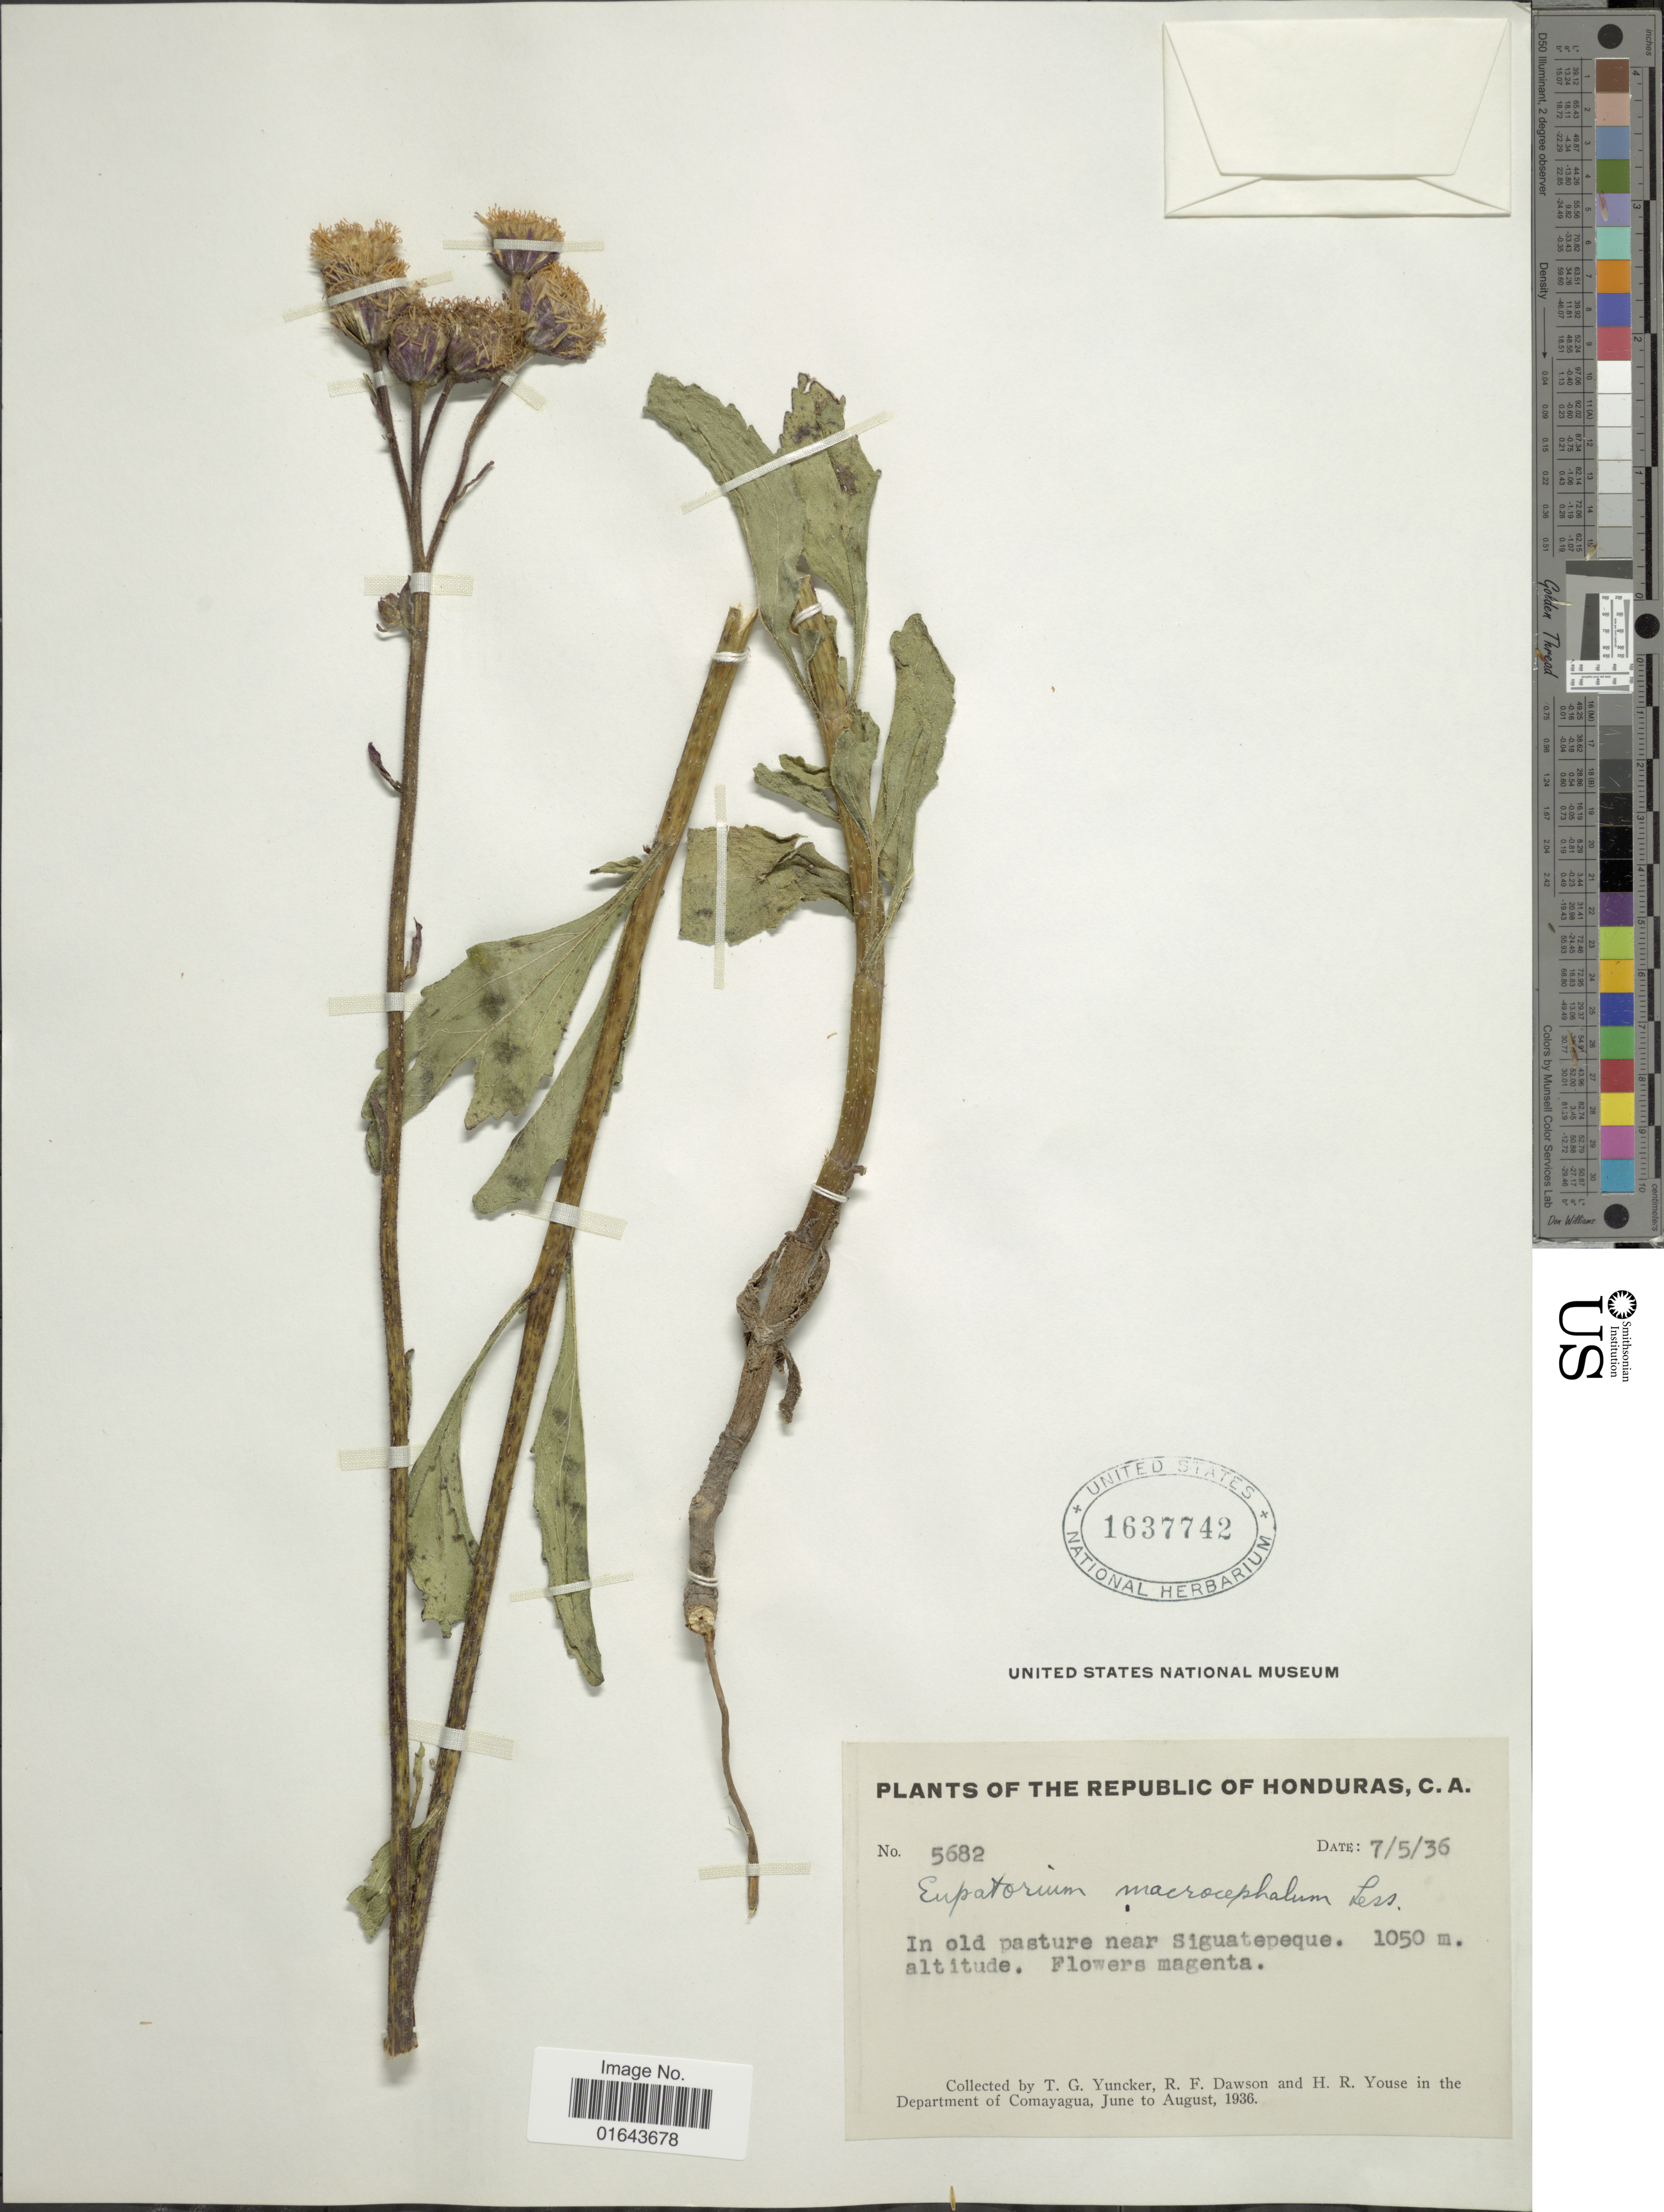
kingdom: Plantae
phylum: Tracheophyta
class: Magnoliopsida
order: Asterales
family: Asteraceae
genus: Campuloclinium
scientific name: Campuloclinium macrocephalum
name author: (Less.) DC.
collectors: T. G. Yuncker, R. F. Dawson & H. Youse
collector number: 5682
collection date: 1936-05-07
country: Honduras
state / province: Comayagua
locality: In old pasture near Siguatepeque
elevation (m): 1050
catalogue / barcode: US 1637742